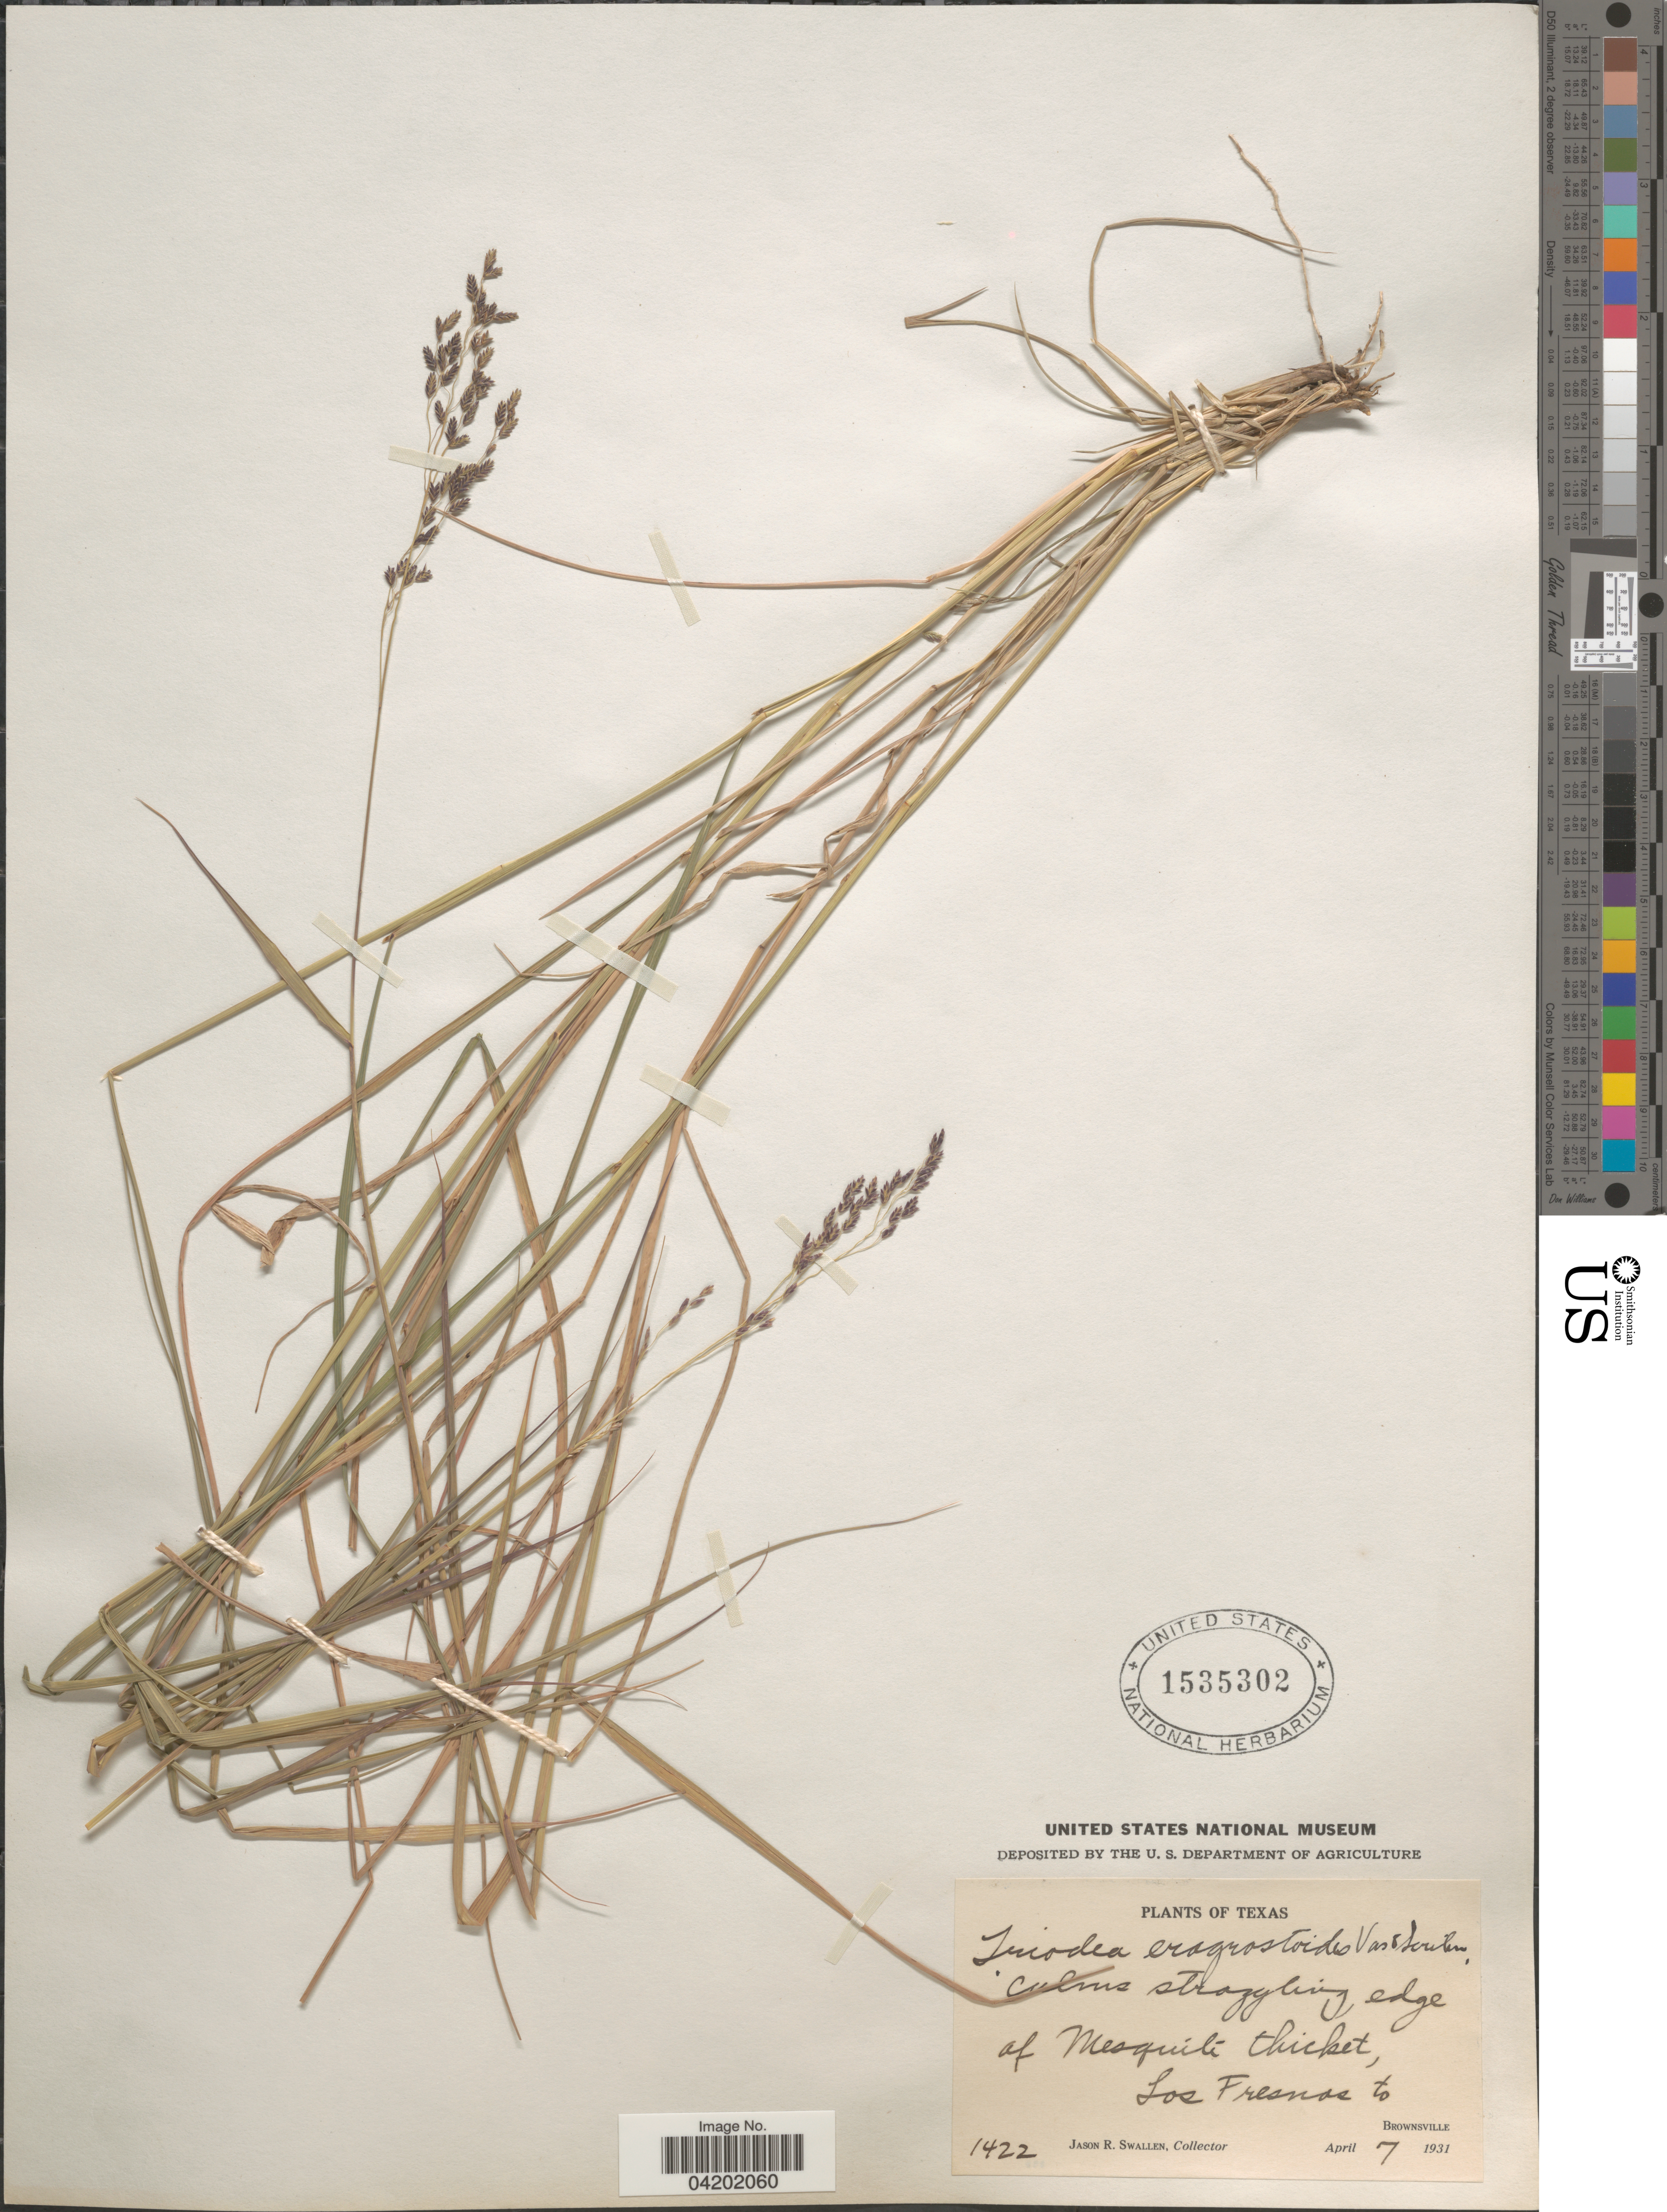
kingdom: Plantae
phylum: Tracheophyta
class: Liliopsida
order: Poales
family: Poaceae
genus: Triplasiella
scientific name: Triplasiella eragrostoides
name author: (Vasey & Scribn.) P.M. Peterson & Romasch.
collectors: J. R. Swallen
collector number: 1422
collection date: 1931-04-07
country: United States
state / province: Texas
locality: Edge of Mesquite thicket, Los Fresnos to Brownsville.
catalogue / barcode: US 1535302